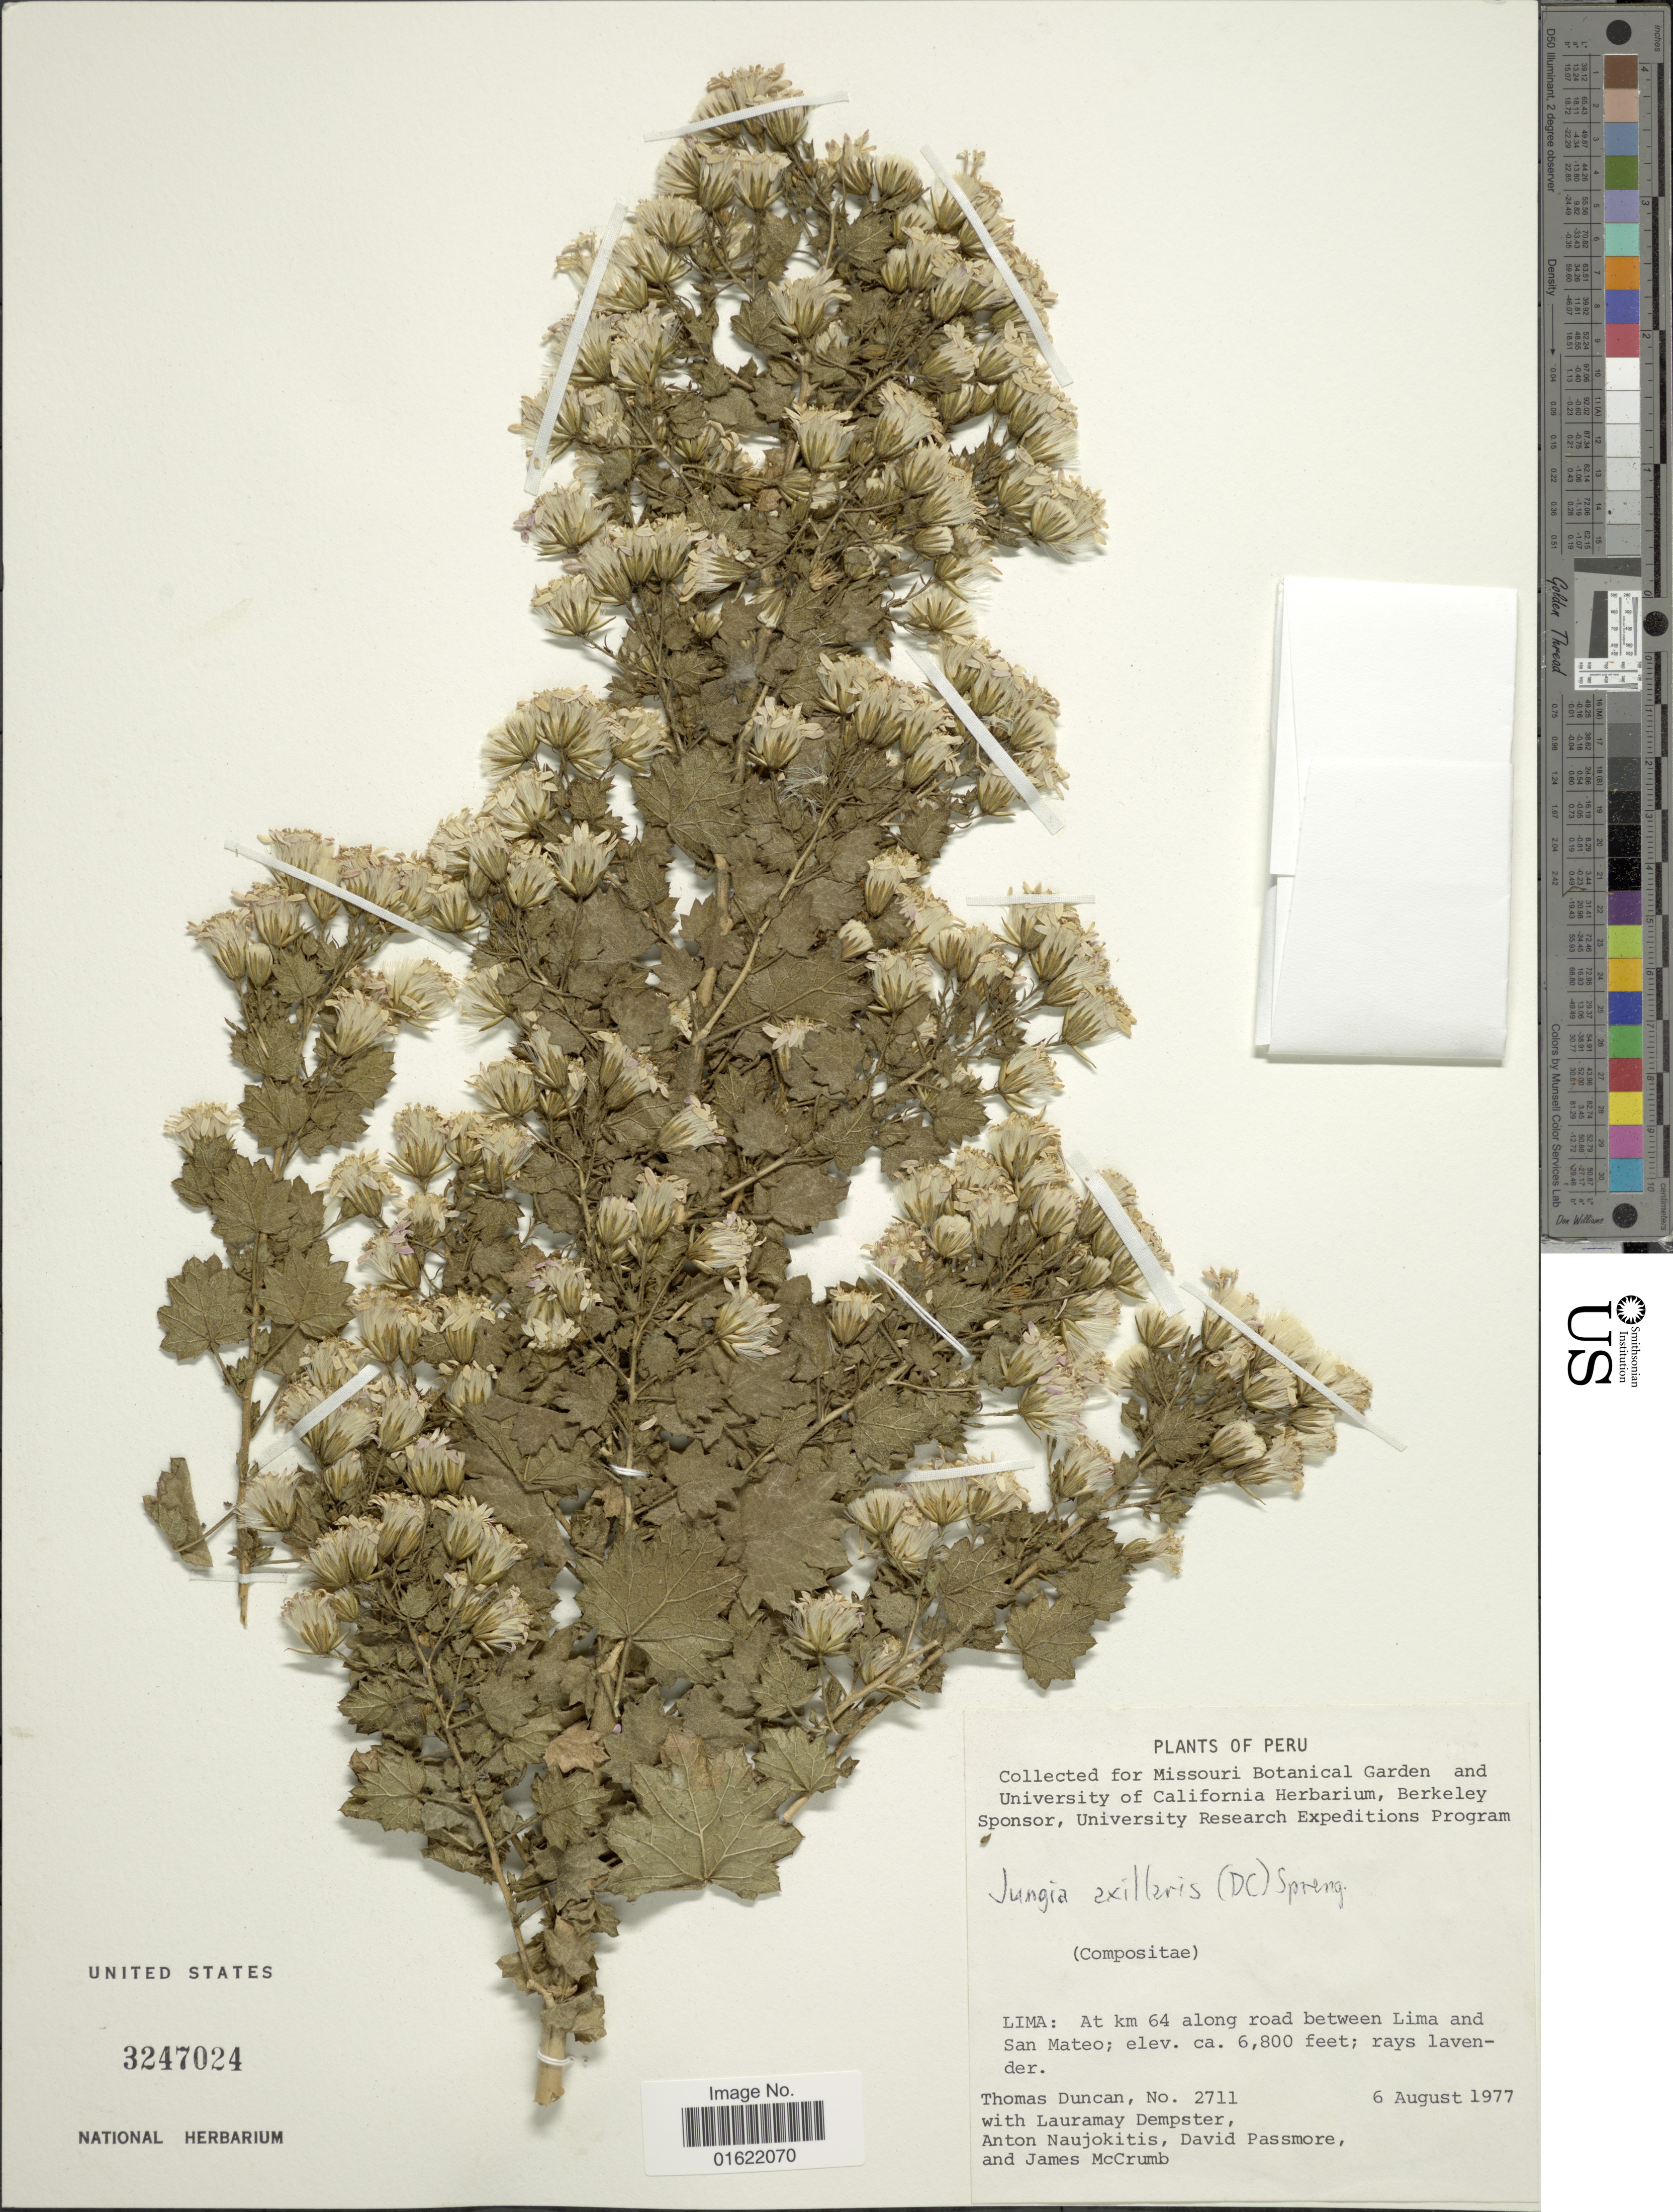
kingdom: Plantae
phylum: Tracheophyta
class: Magnoliopsida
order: Asterales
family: Asteraceae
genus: Jungia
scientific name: Jungia axillaris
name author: (Lag. ex DC.) Spreng.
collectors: T. Duncan, L. T. Dempster, A. Naujokitis, d. Passmore & J. McCrumb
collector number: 2711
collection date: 1977-08-06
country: Peru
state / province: Lima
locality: At km 64 along road between Lima and San Mateo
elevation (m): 2073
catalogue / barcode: US 3247024